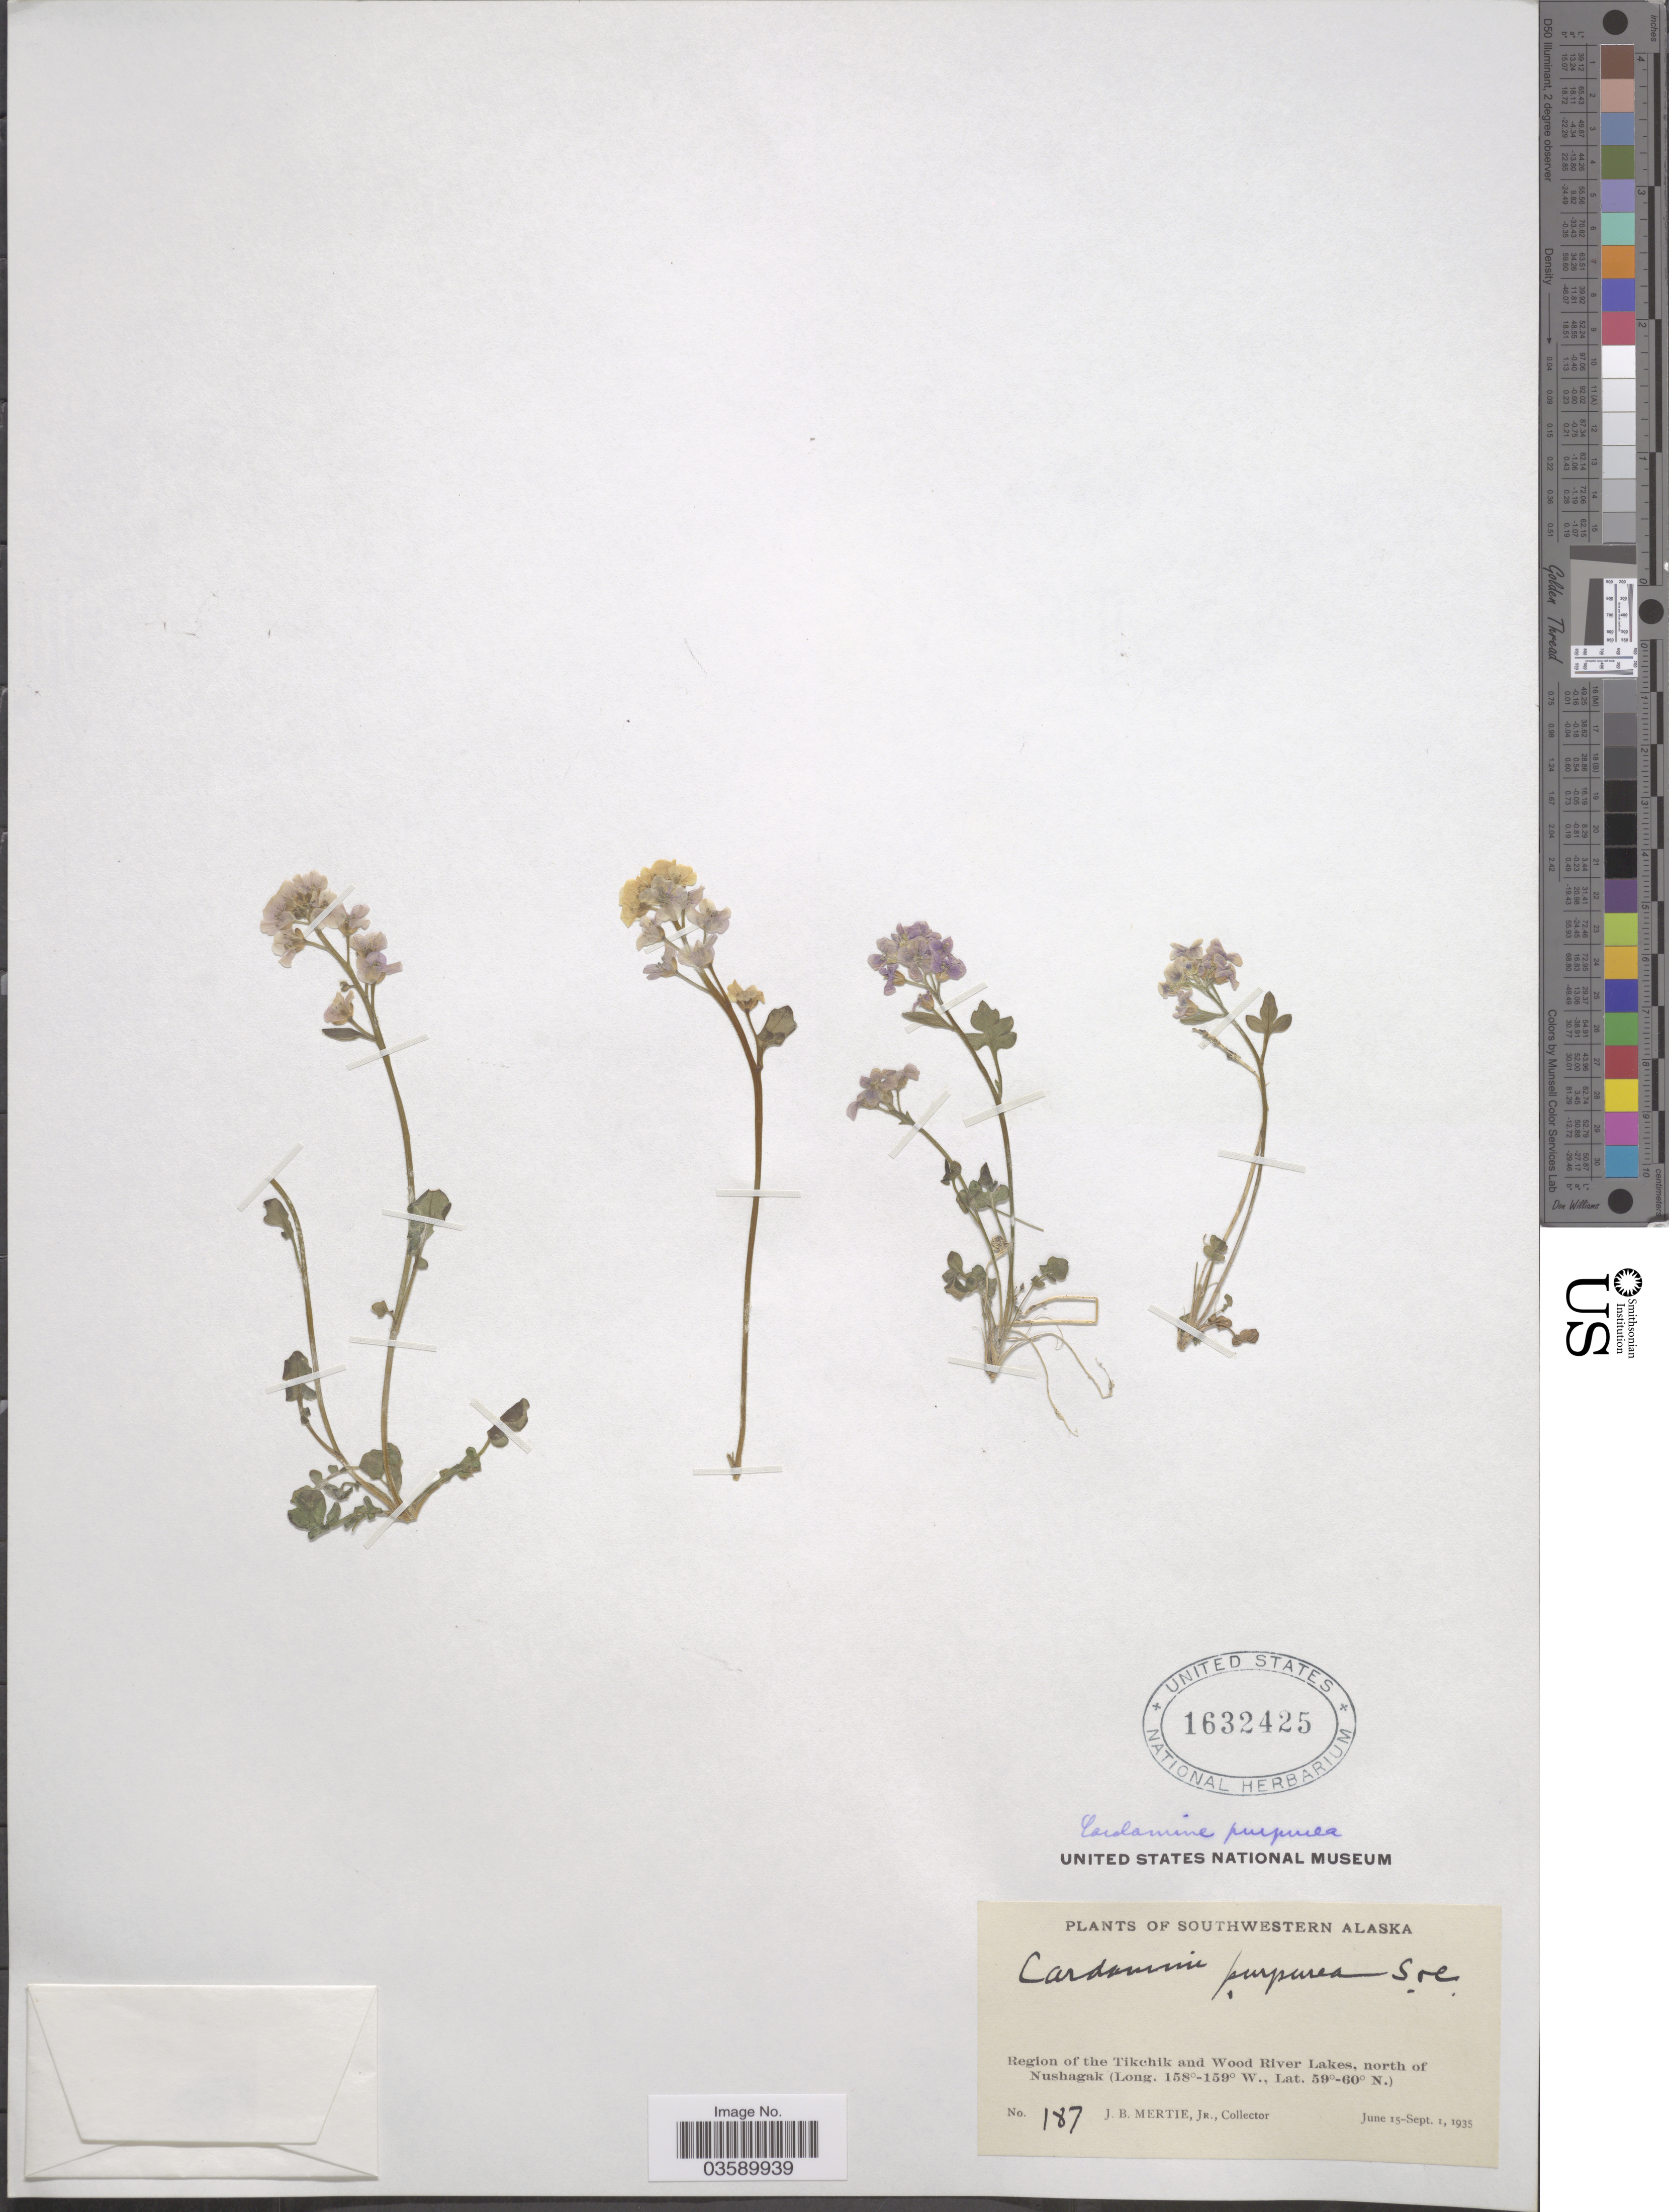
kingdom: Plantae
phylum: Tracheophyta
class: Magnoliopsida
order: Brassicales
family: Brassicaceae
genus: Cardamine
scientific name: Cardamine purpurea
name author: Cham. & Schltdl.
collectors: J. Mertie Jr.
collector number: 187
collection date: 1935-06-15/1935-09-01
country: United States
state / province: Alaska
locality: Southwestern Alaska. Region of the Tikchik and Wood River Lakes, north of Nushagak.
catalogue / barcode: US 1632425